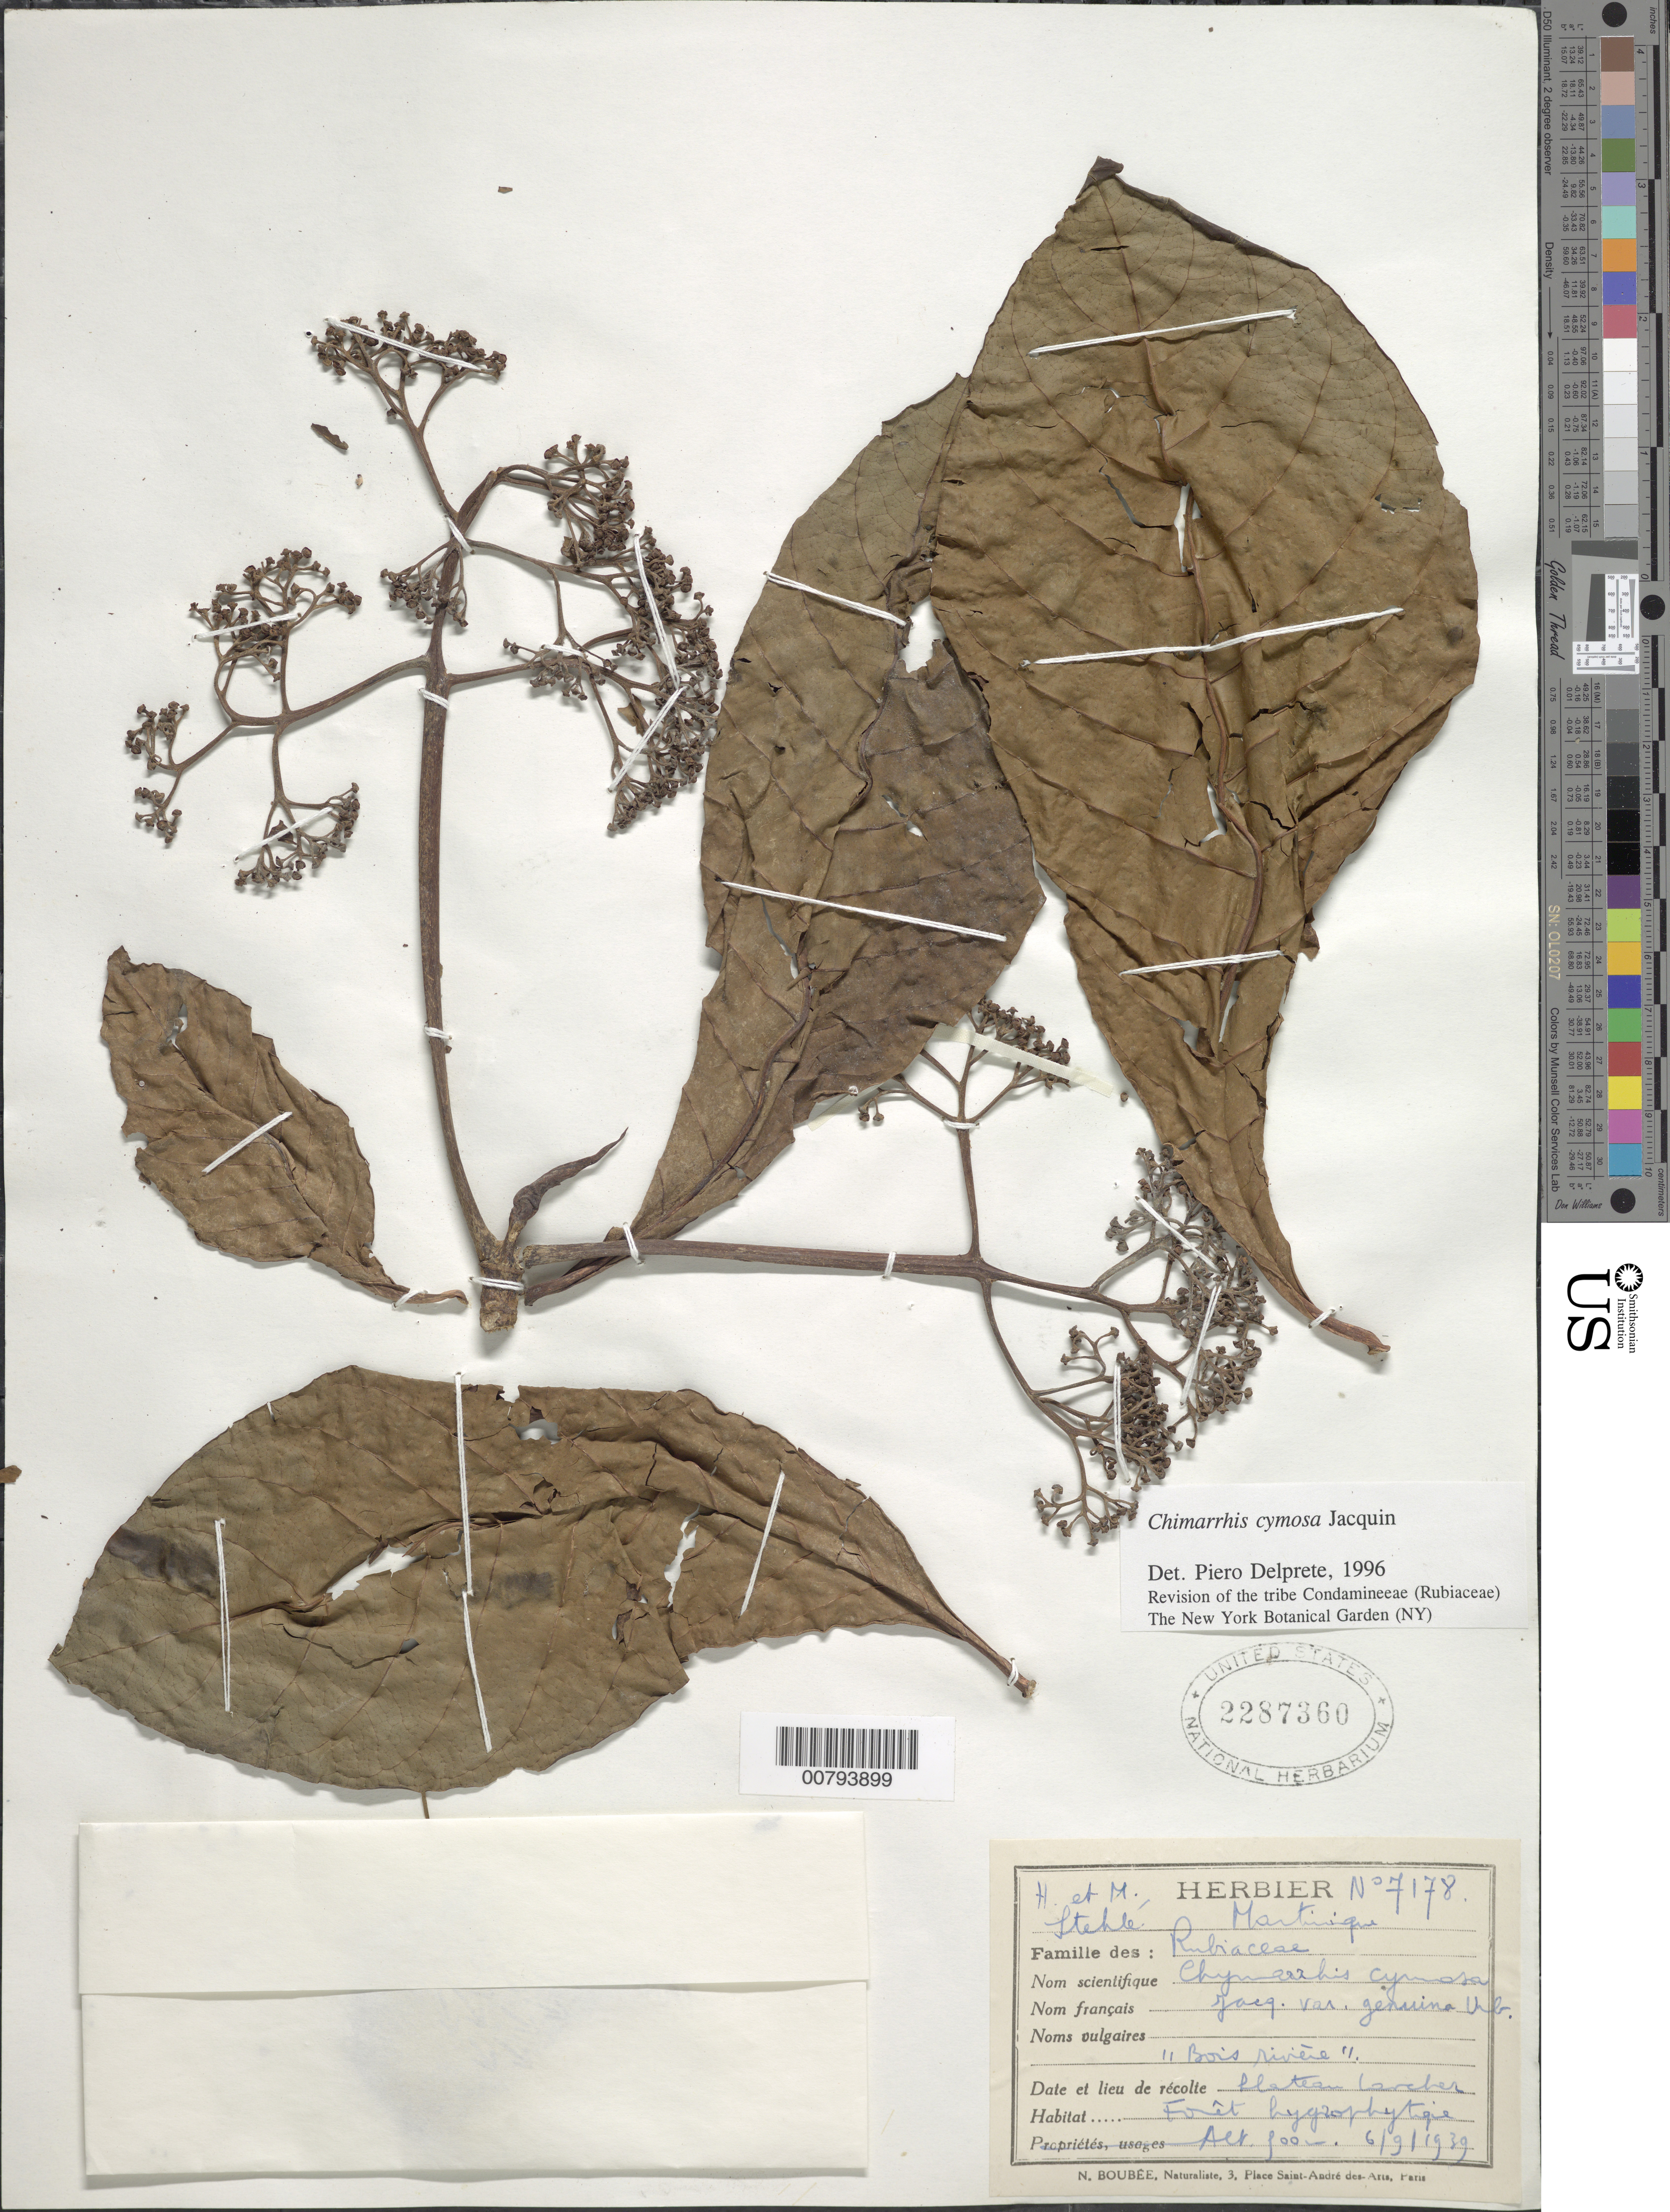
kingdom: Plantae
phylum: Tracheophyta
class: Magnoliopsida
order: Gentianales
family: Rubiaceae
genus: Chimarrhis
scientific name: Chimarrhis cymosa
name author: Jacq.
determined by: Delprete, P. G., Herb. de Guyane Cay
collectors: H. Stehlé & M. Stehlé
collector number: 7178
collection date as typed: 06 Sep 1939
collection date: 1939-09-06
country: Martinique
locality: Plateau Larcher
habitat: Forêt hygrophytique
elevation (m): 800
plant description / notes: Common name: Bois rivière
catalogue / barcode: US 2287360